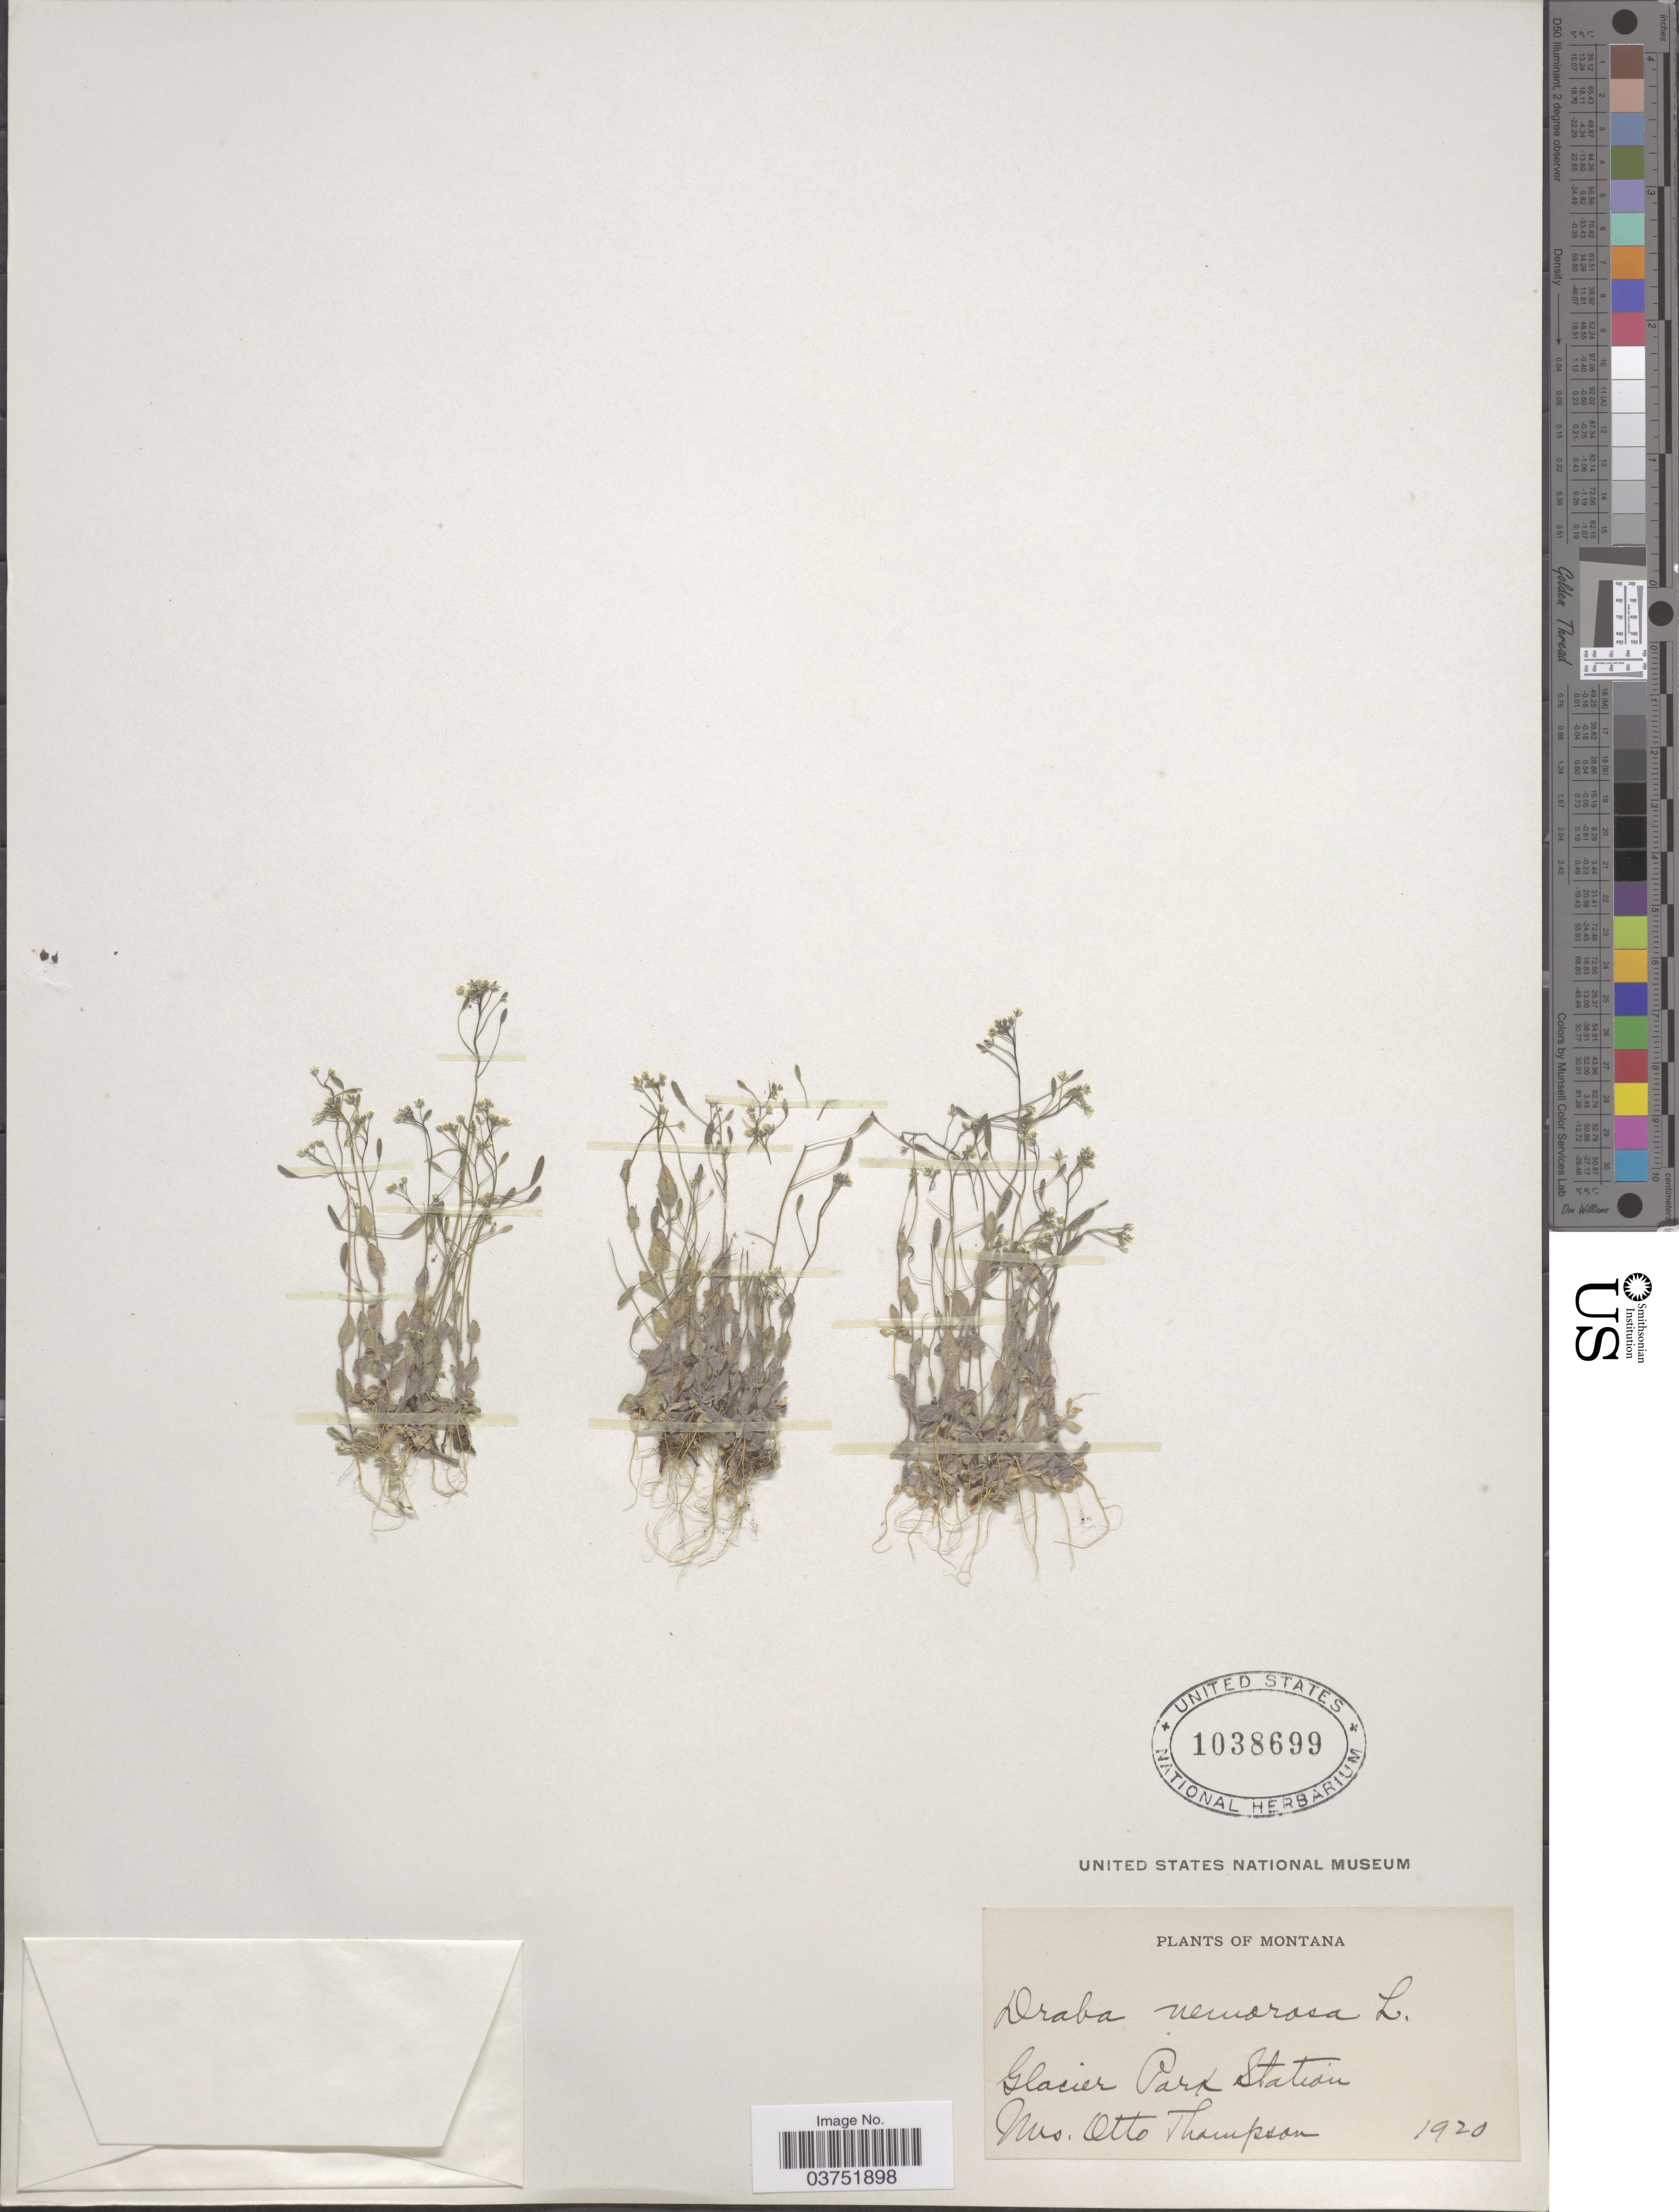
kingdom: Plantae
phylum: Tracheophyta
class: Magnoliopsida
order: Brassicales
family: Brassicaceae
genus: Draba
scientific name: Draba nemorosa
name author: L.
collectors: O. Thompson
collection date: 1920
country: United States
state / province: Montana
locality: Glacier Park Station.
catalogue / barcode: US 1038699